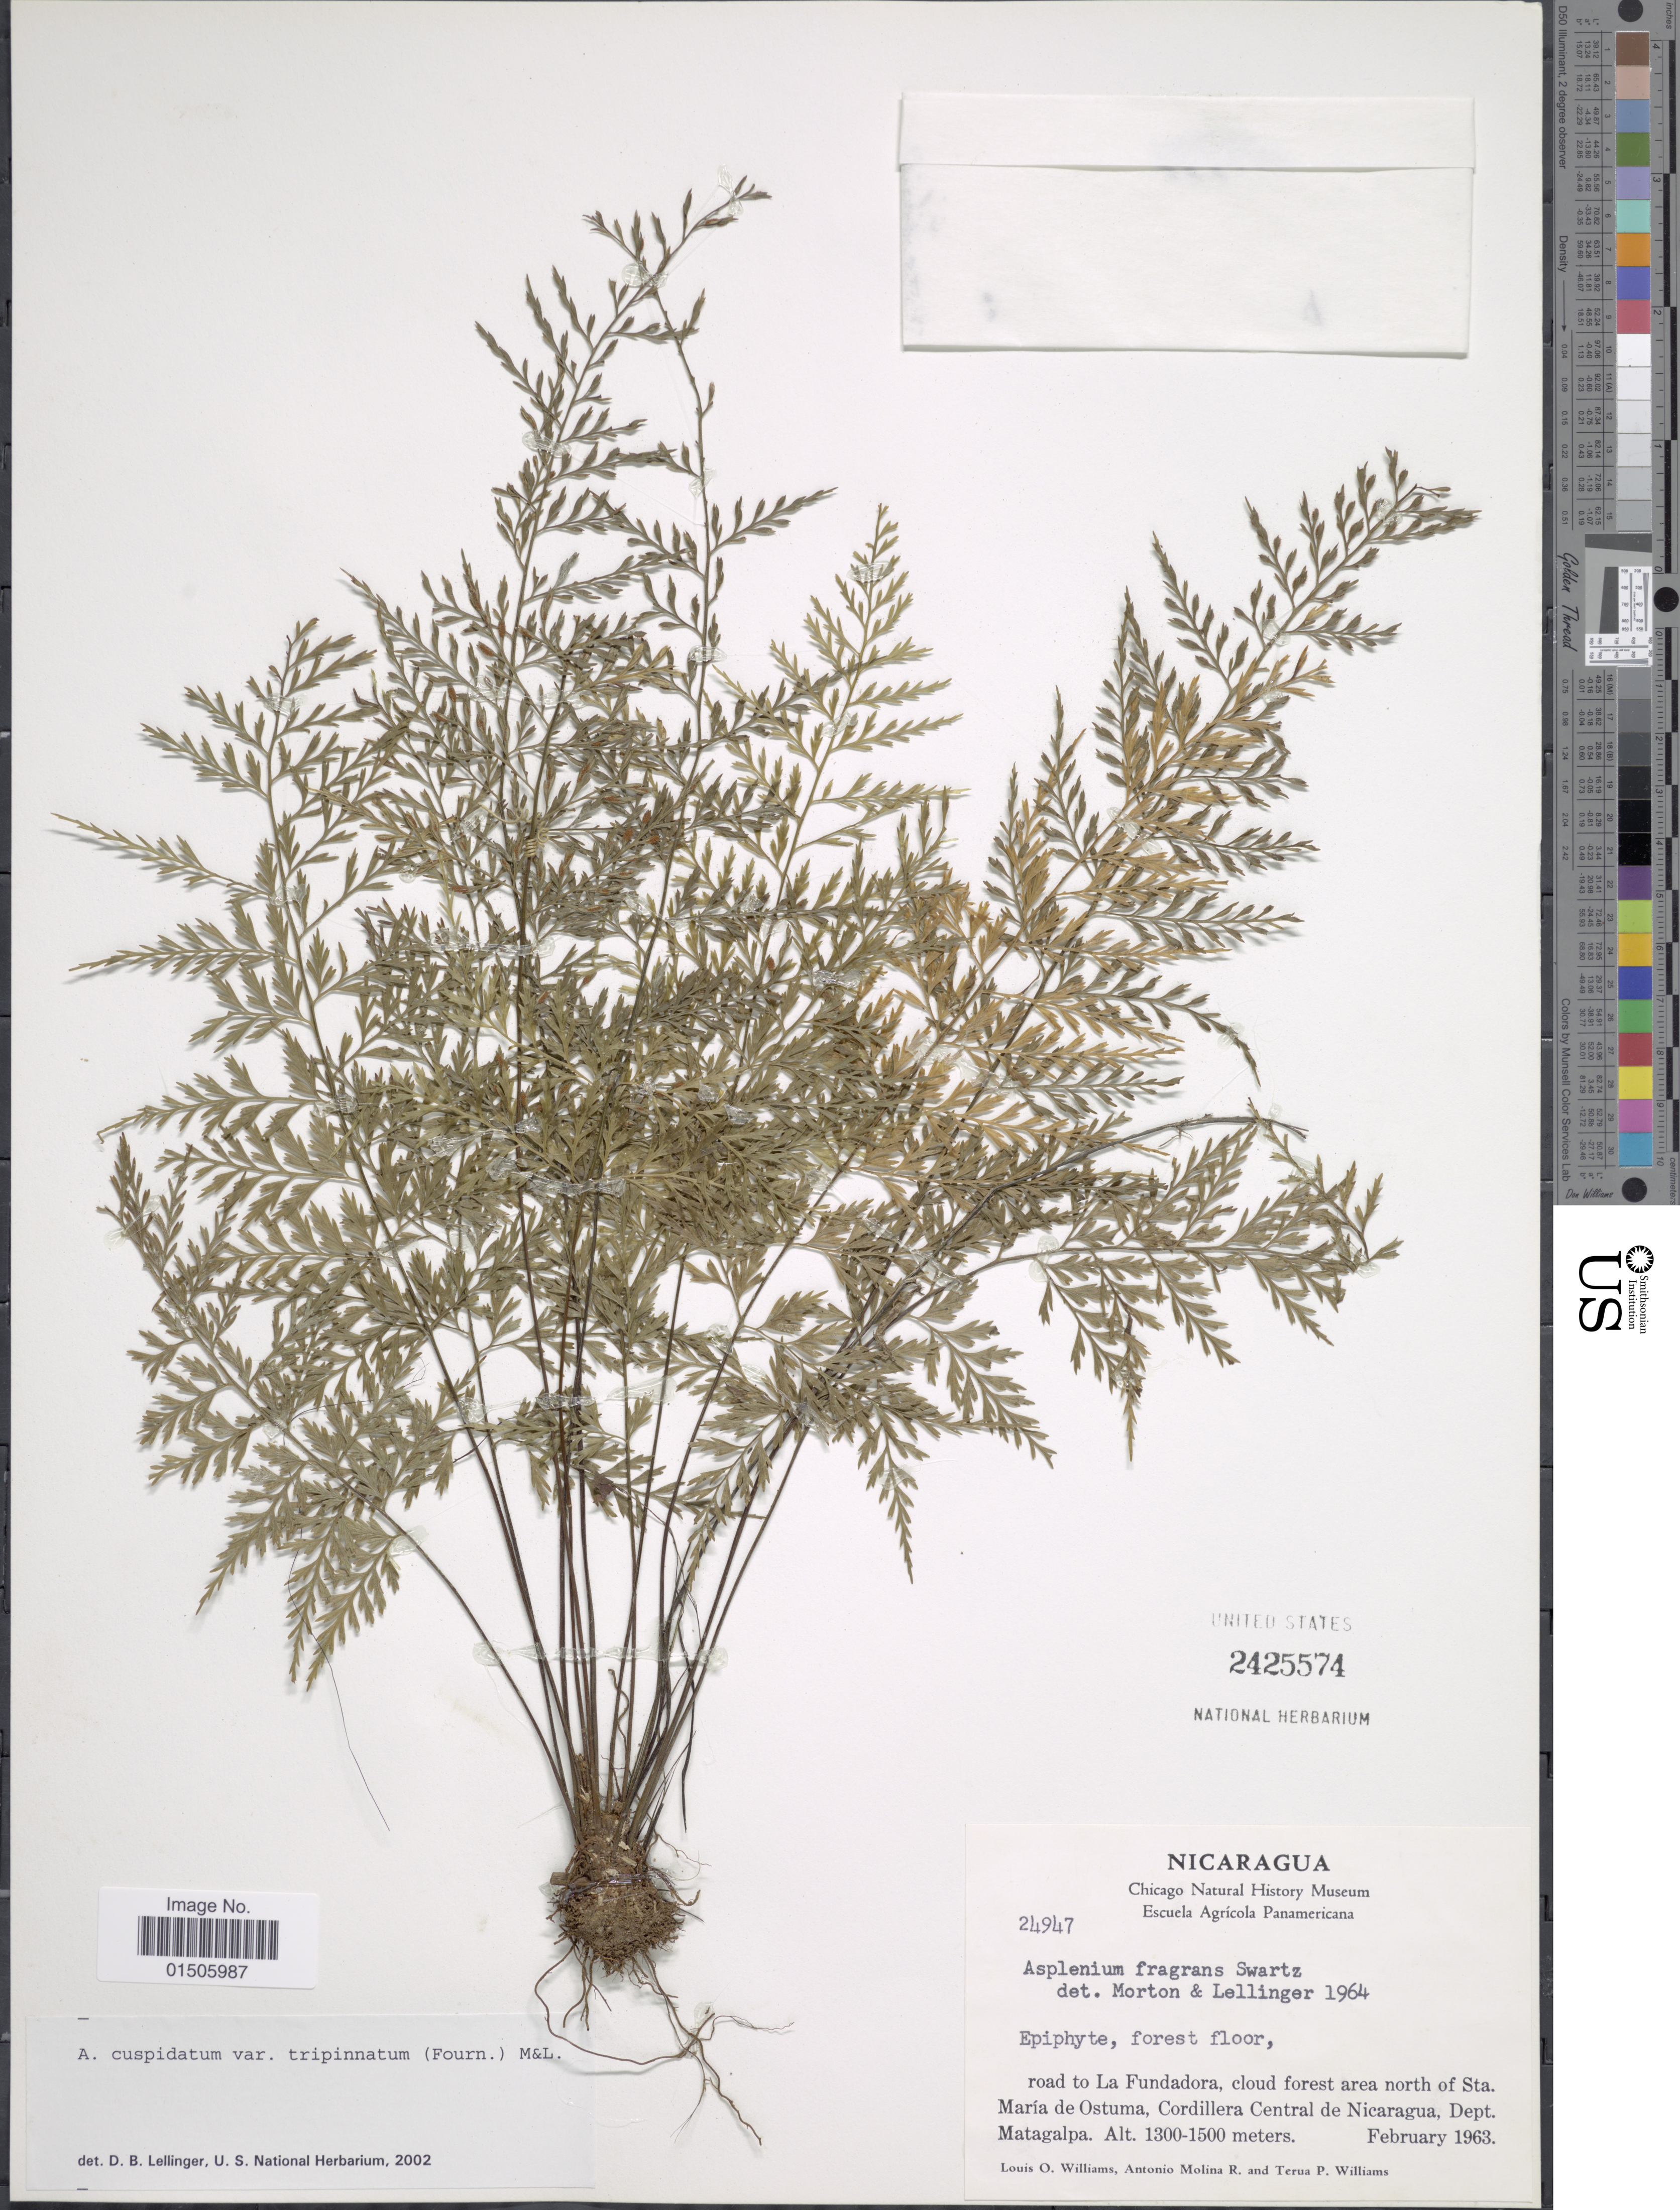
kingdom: Plantae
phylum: Tracheophyta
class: Polypodiopsida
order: Polypodiales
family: Aspleniaceae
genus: Asplenium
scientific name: Asplenium cuspidatum var. tripinnatum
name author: (E. Fourn.) C.V. Morton & Lellinger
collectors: L. O. Williams, A. Molina R. & T. P. Williams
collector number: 24947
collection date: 1963-02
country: Nicaragua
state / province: Matagalpa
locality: Epiphyte, forest floor, road to La Fundadora, cloud forest area north of Sta, Maria de Ostuma, Cordillera Central de Nicaragua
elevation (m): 1300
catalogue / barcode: US 2425574